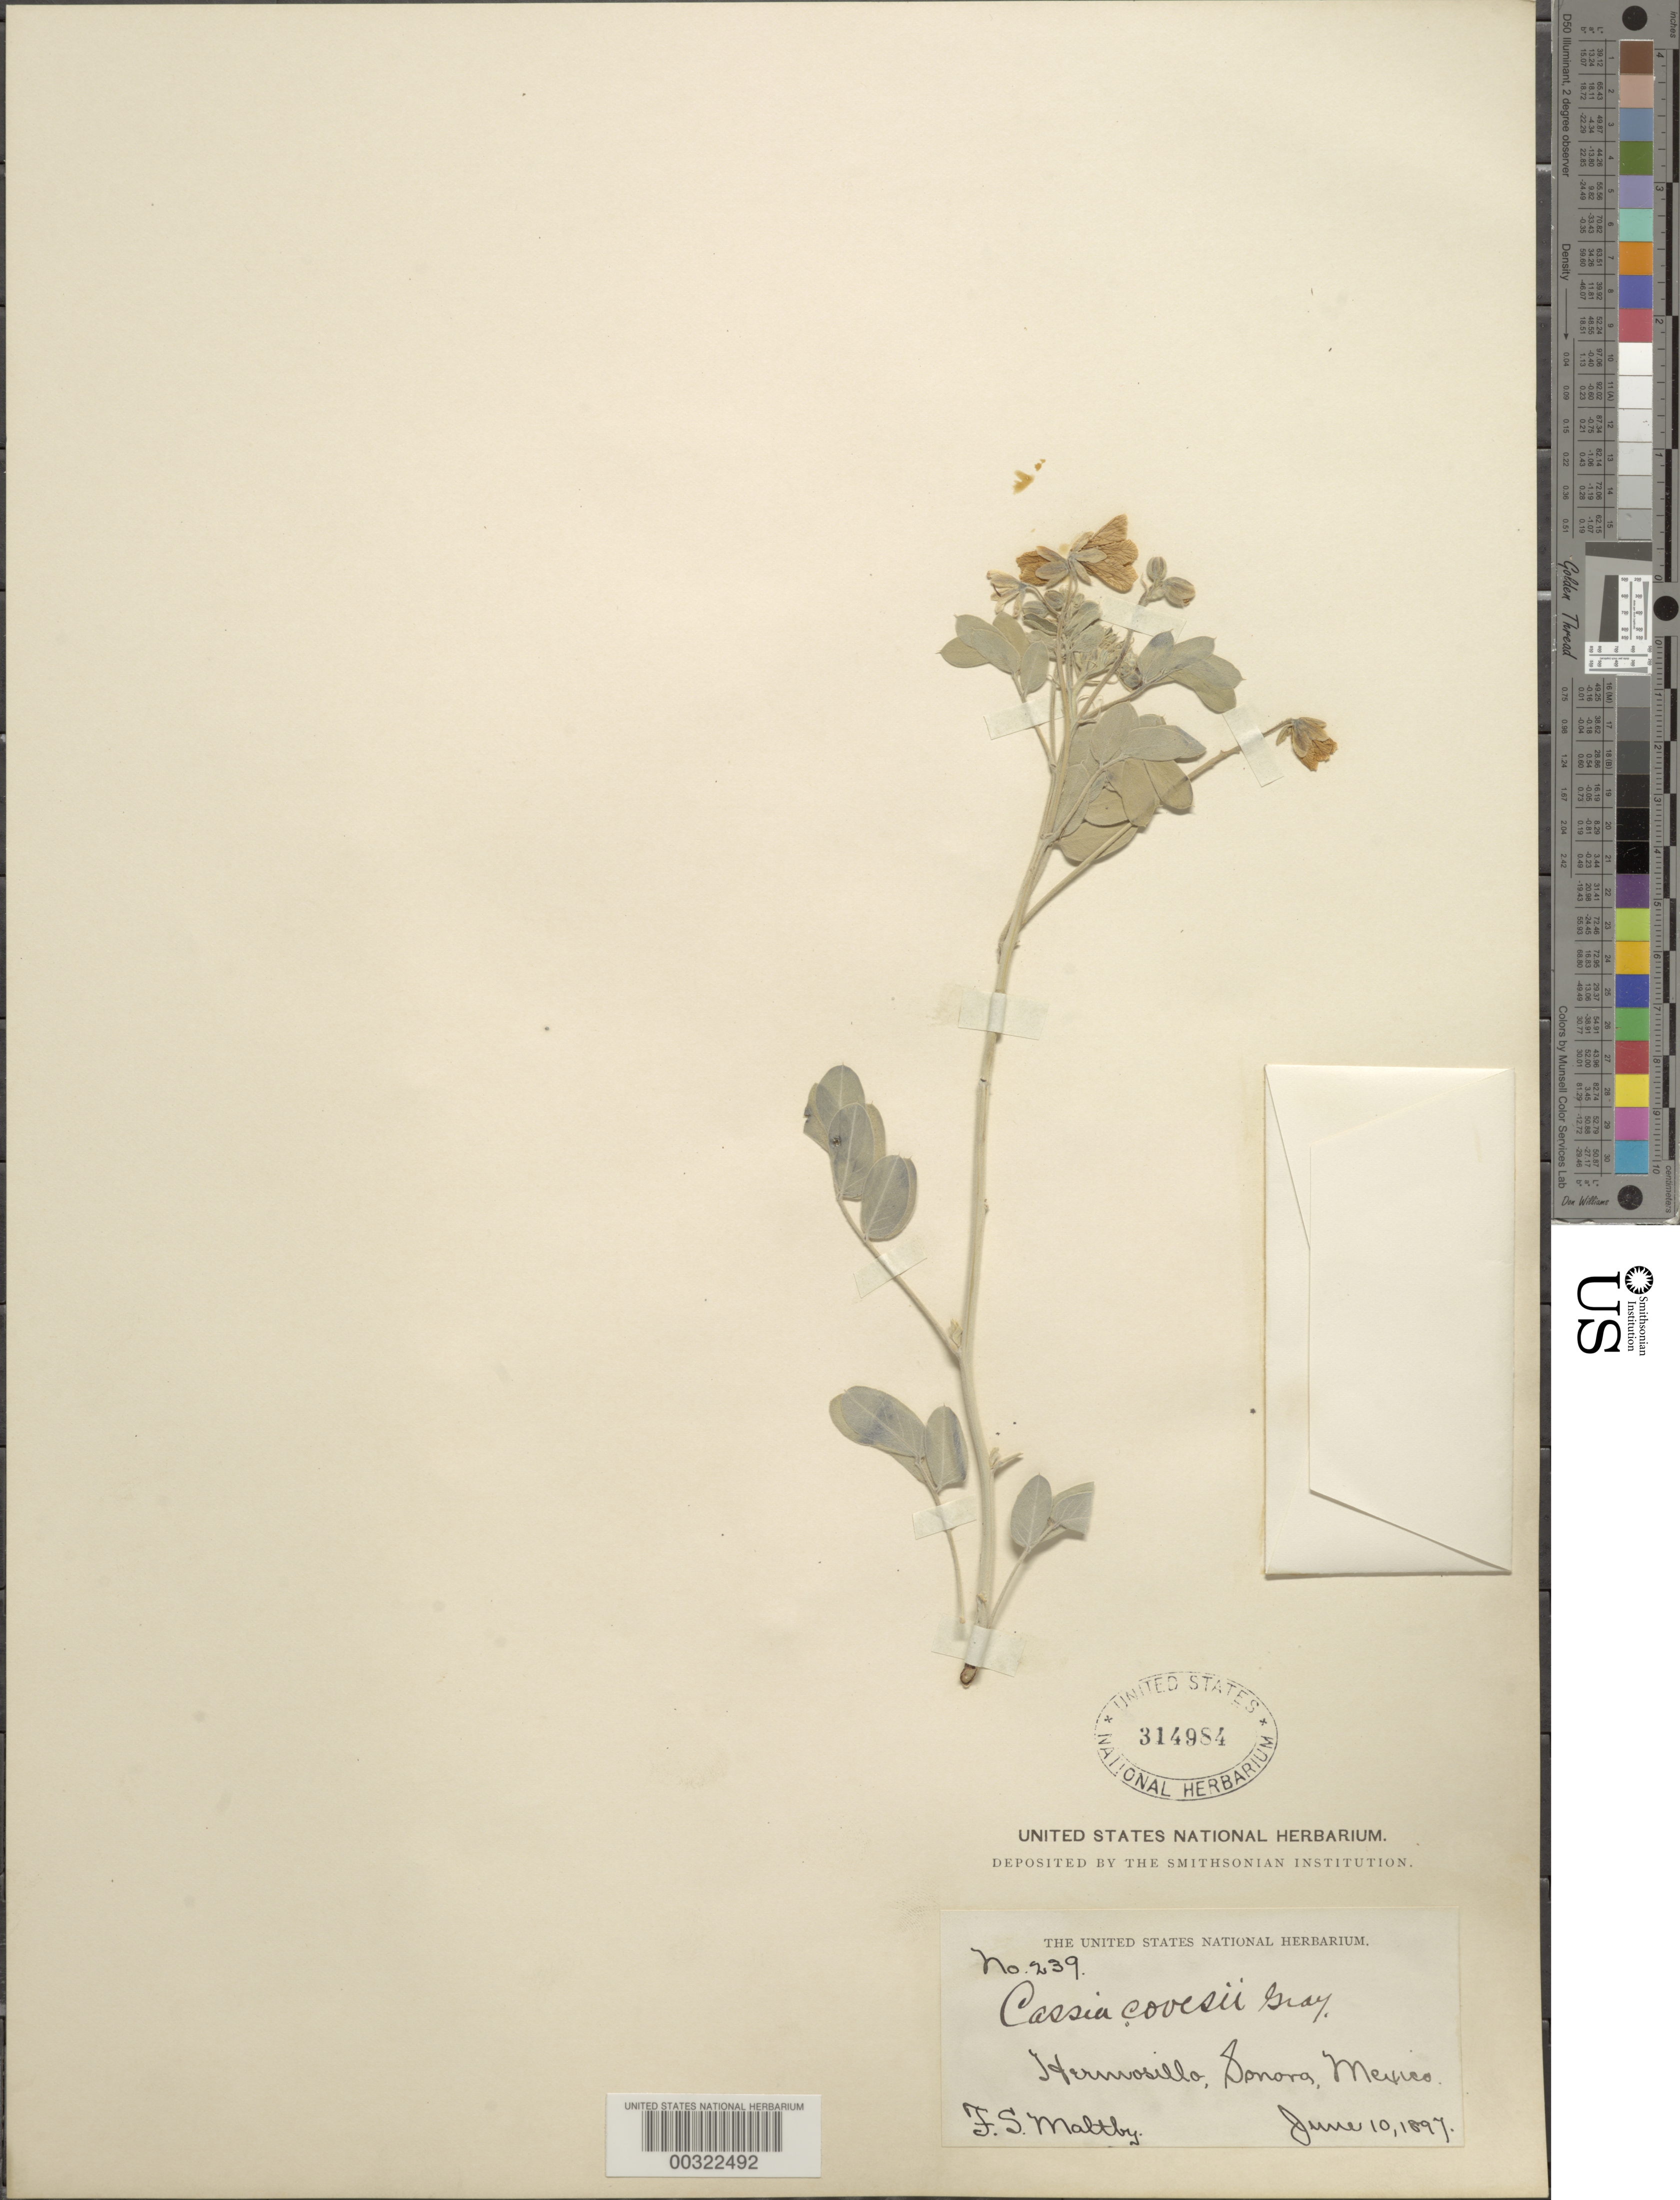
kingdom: Plantae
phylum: Tracheophyta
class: Magnoliopsida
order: Fabales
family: Fabaceae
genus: Senna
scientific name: Senna covesii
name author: (A. Gray) H.S. Irwin & Barneby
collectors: T. S. Maltby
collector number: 239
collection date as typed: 10 Jun 1897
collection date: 1897-06-10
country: Mexico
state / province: Sonora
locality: Hermosilla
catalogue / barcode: US 314984